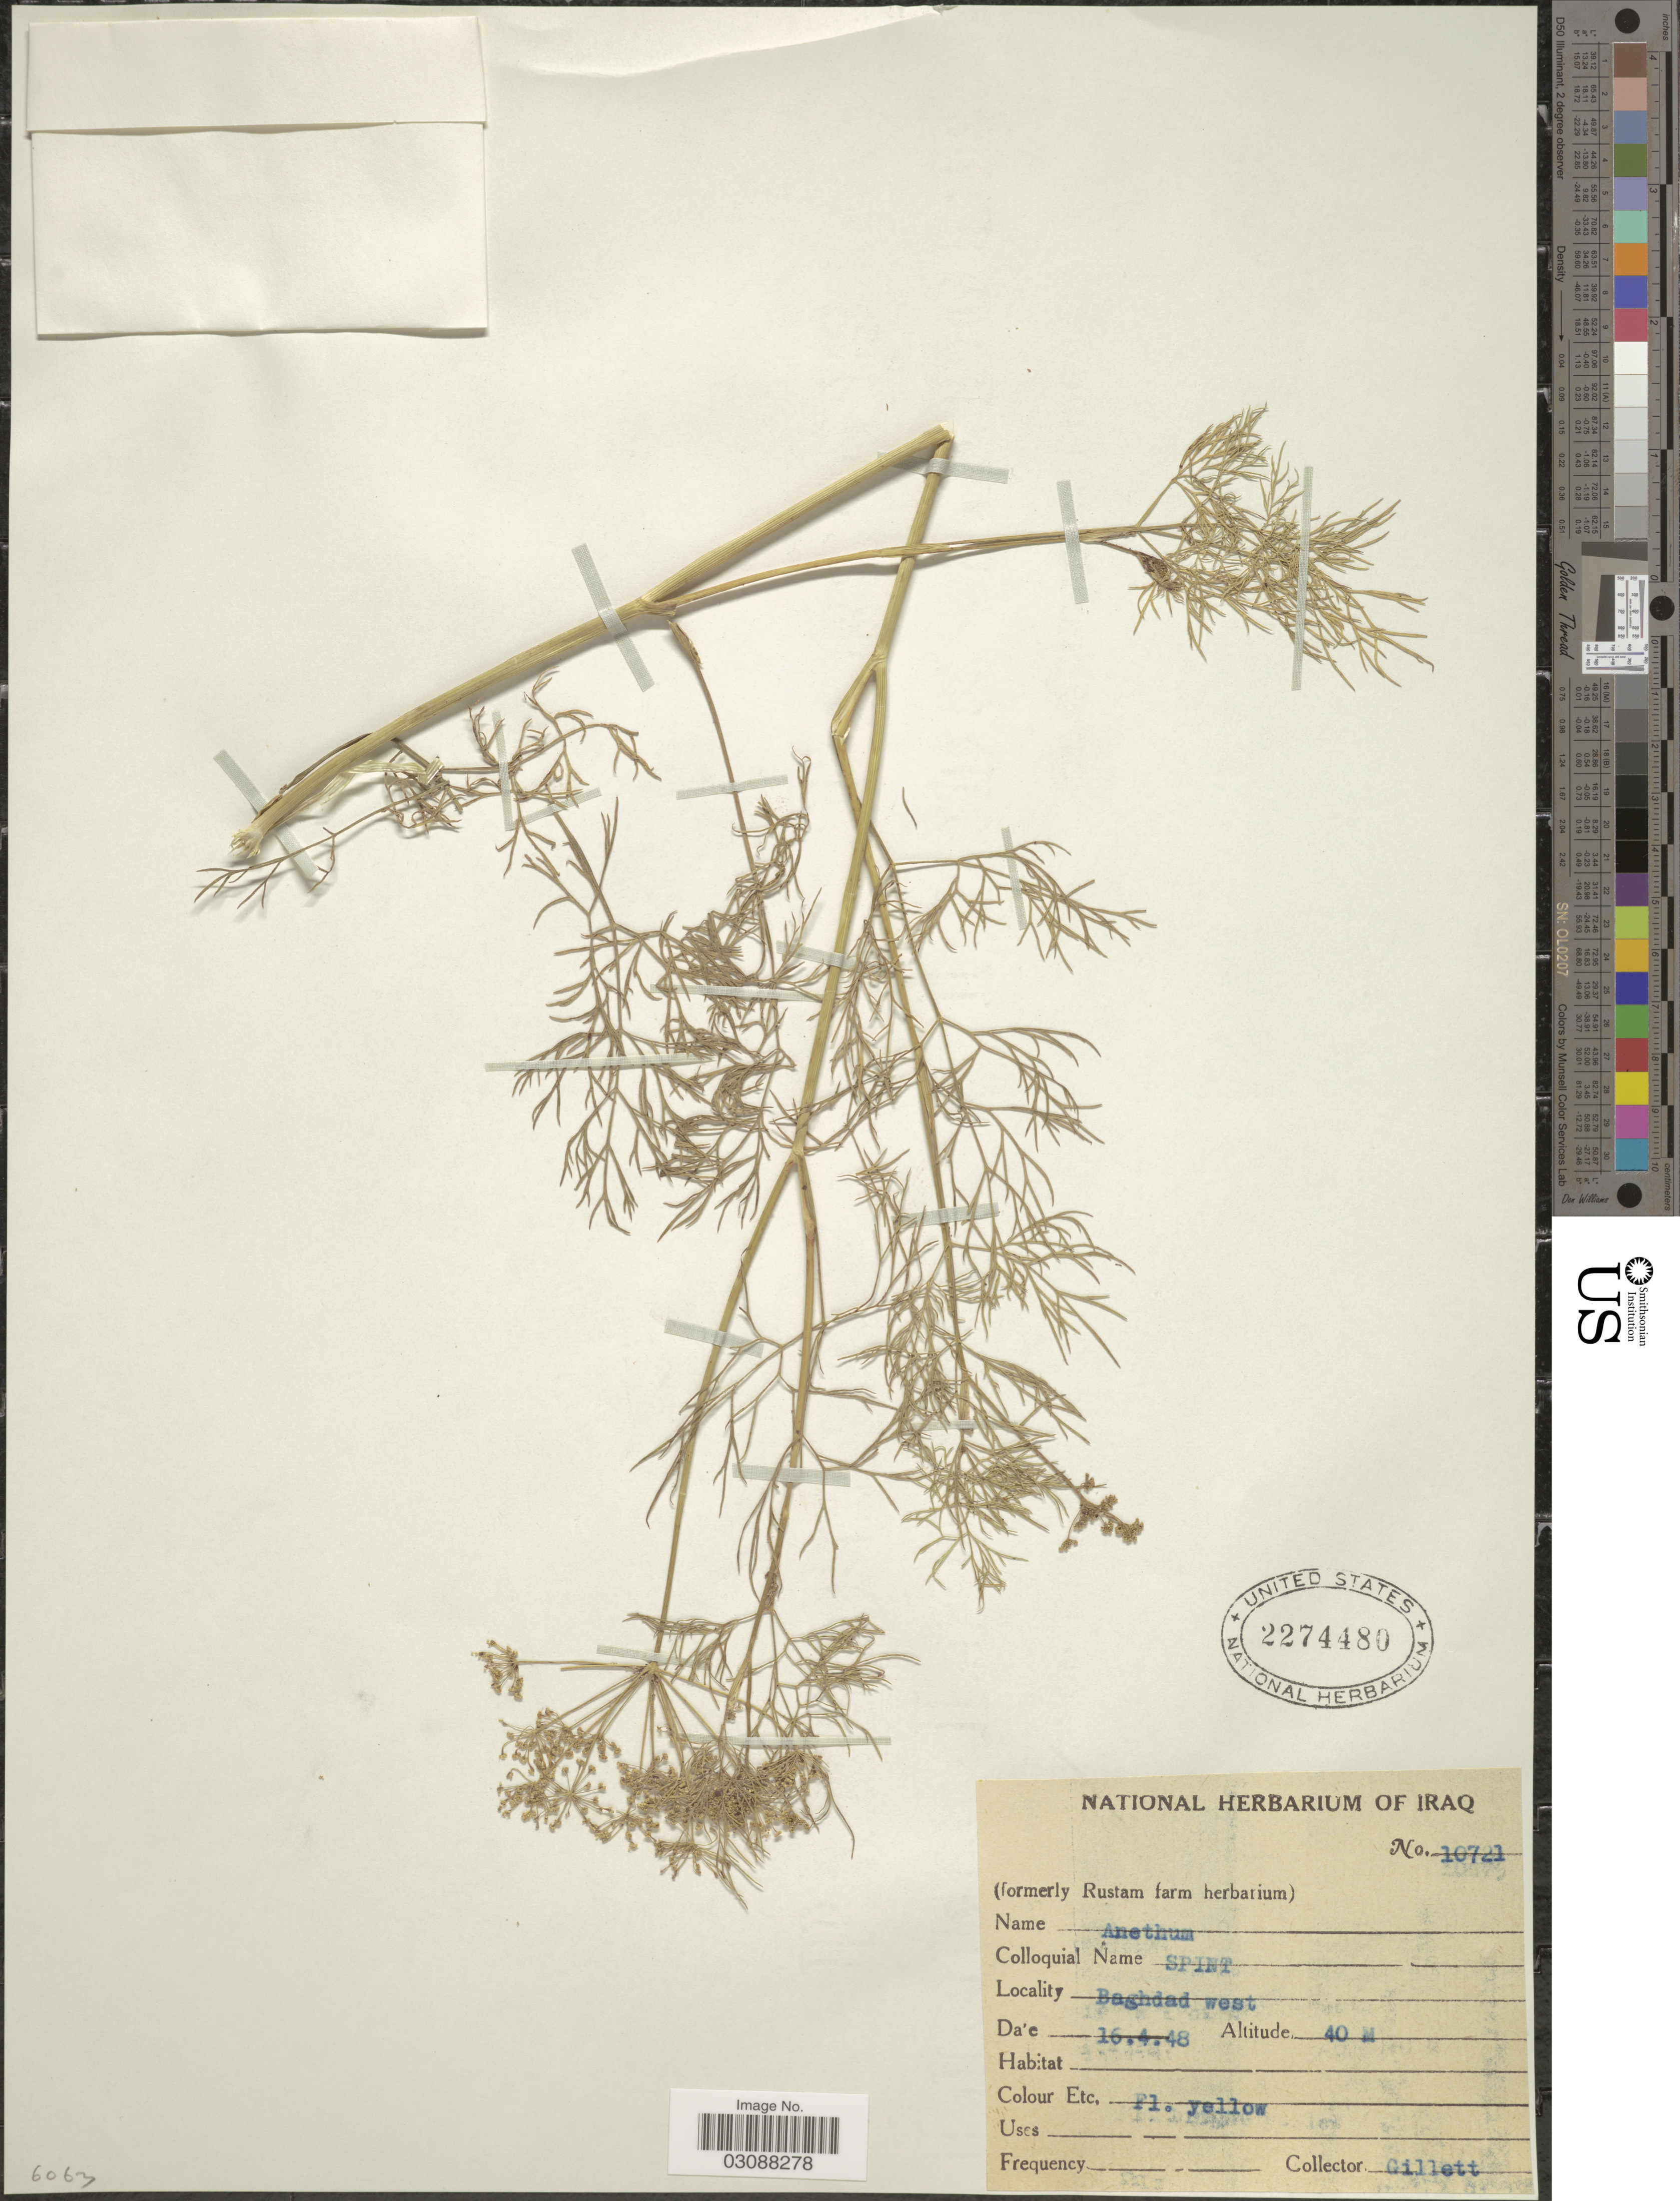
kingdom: Plantae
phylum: Tracheophyta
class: Magnoliopsida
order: Apiales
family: Apiaceae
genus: Anethum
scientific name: Anethum sp.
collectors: Gillett, --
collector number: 10721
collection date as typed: Transcribed d/m/y: 16/4/48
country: Iraq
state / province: Baghdad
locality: Baghdad west.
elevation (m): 40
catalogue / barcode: US 2274480